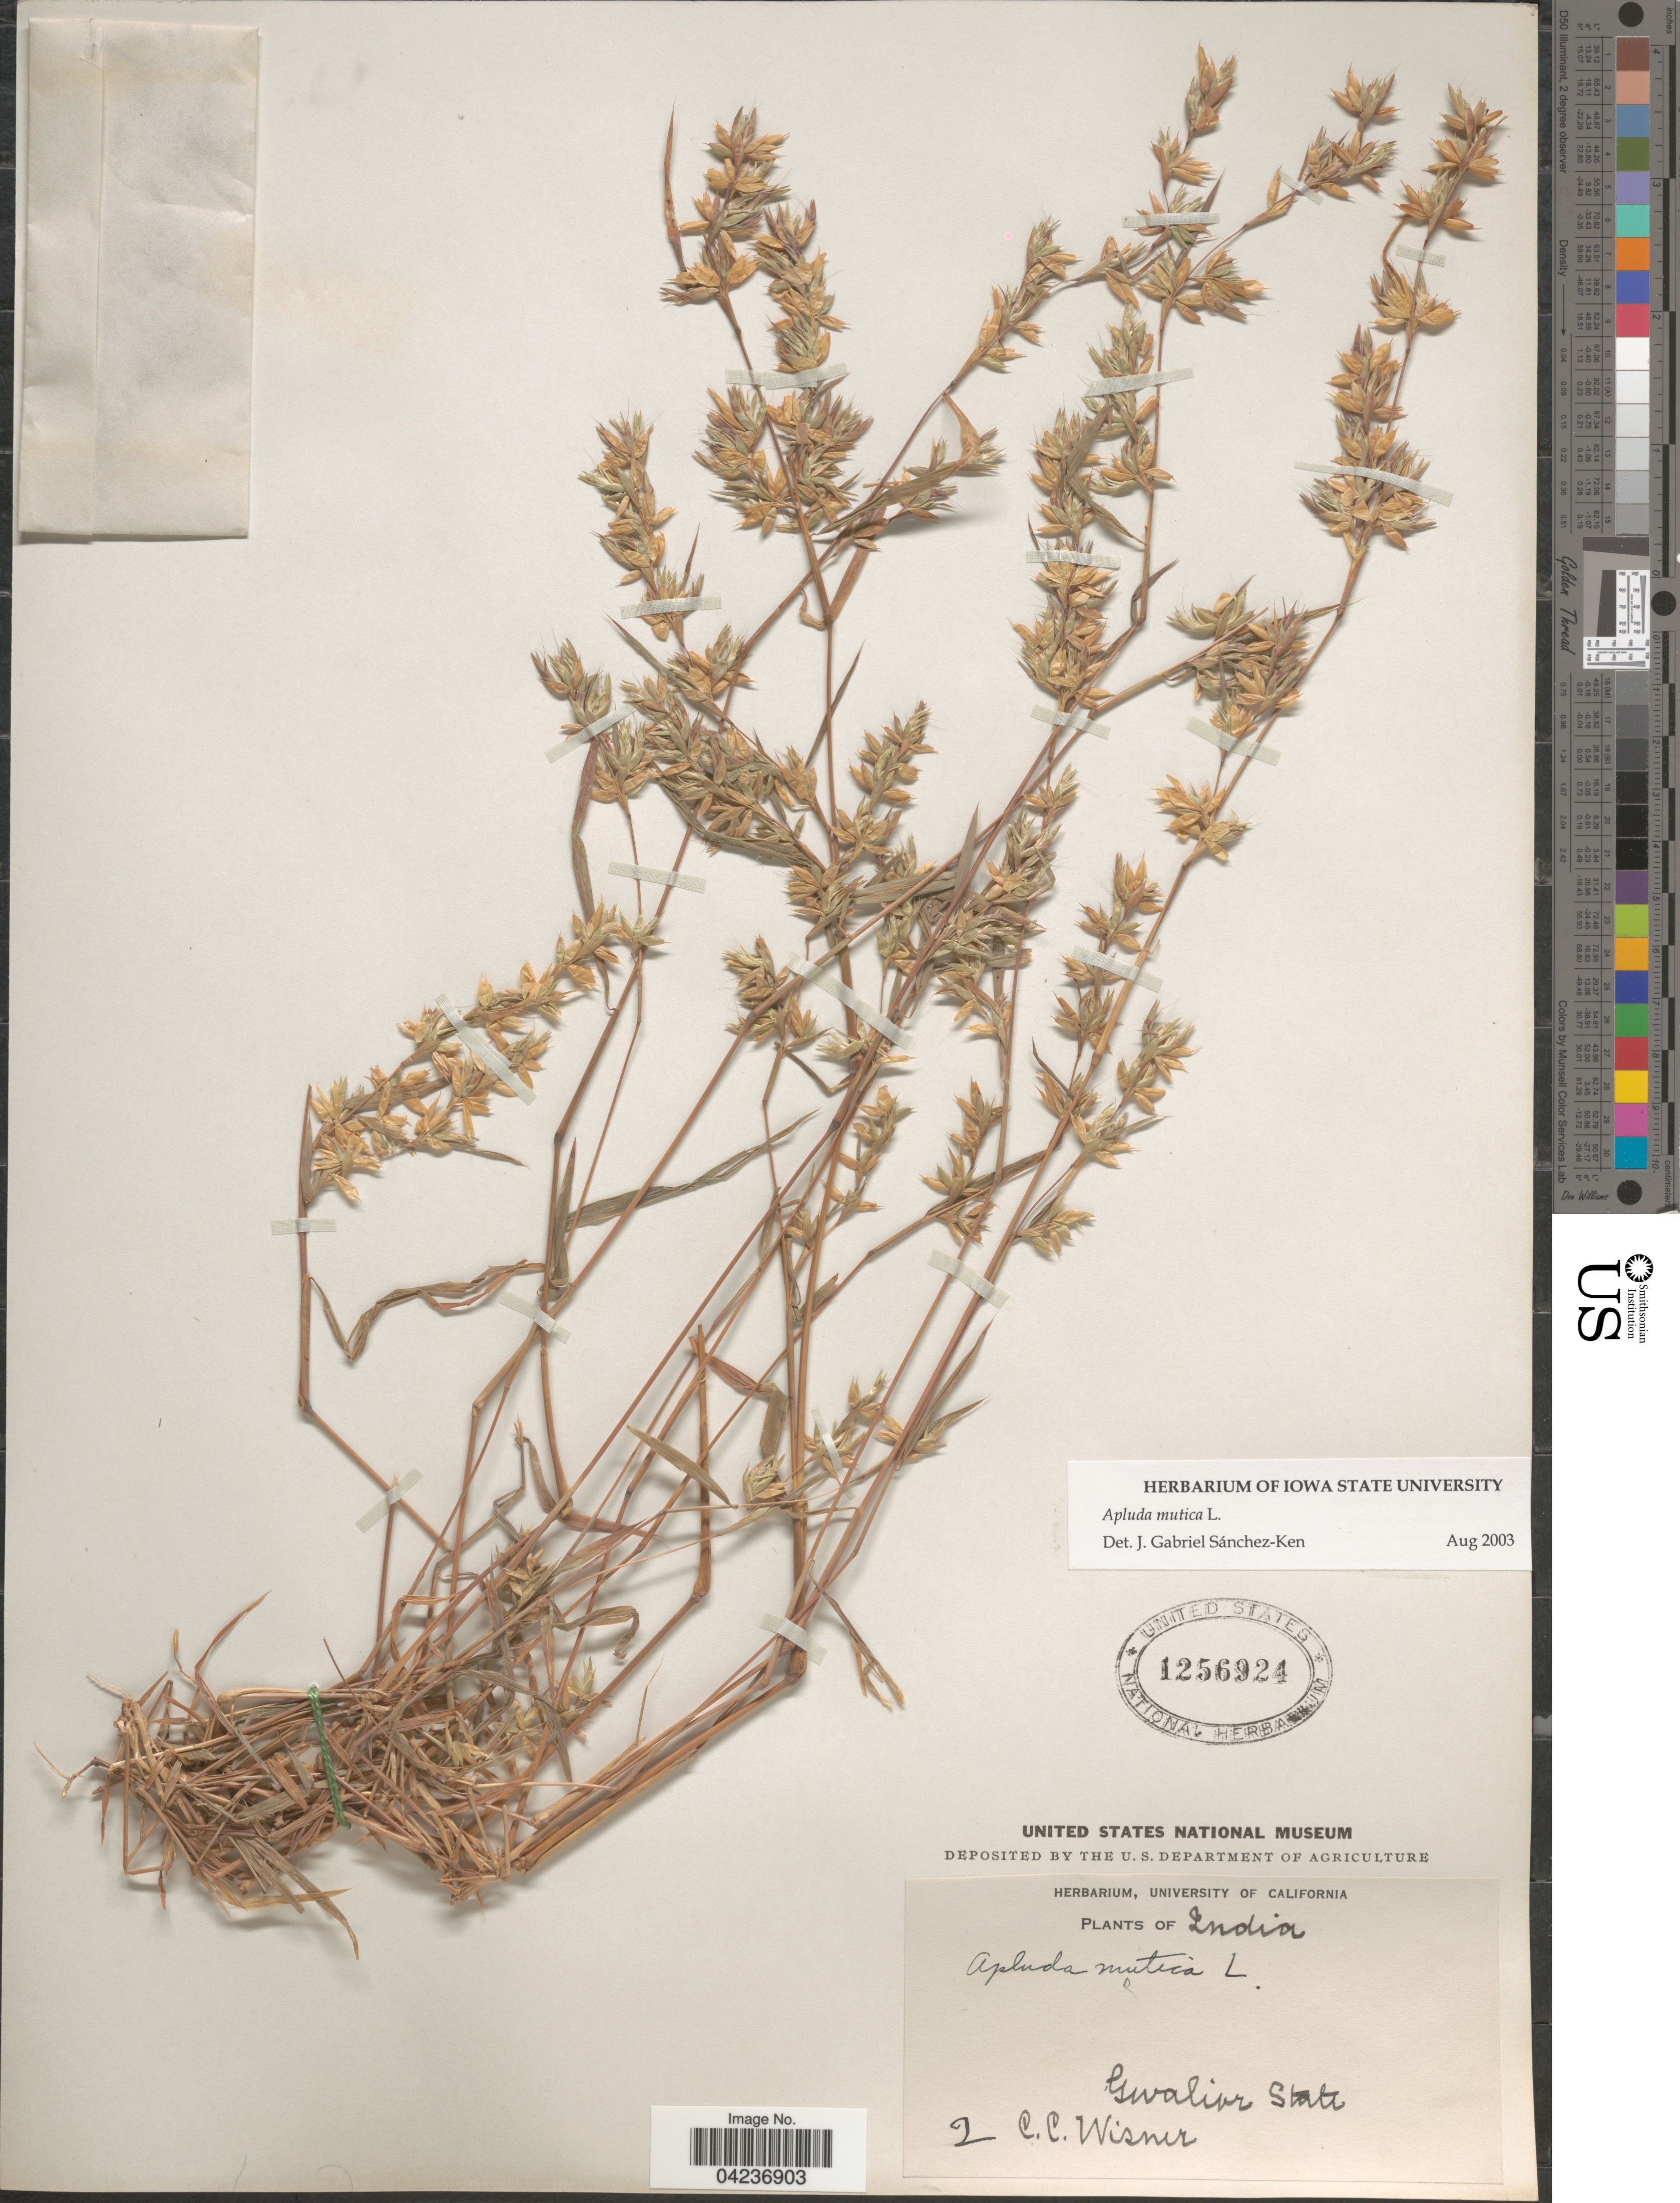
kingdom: Plantae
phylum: Tracheophyta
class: Liliopsida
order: Poales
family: Poaceae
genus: Apluda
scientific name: Apluda mutica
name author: L.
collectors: C. Wisner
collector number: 2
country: India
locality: Gwalior State.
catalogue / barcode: US 1256924